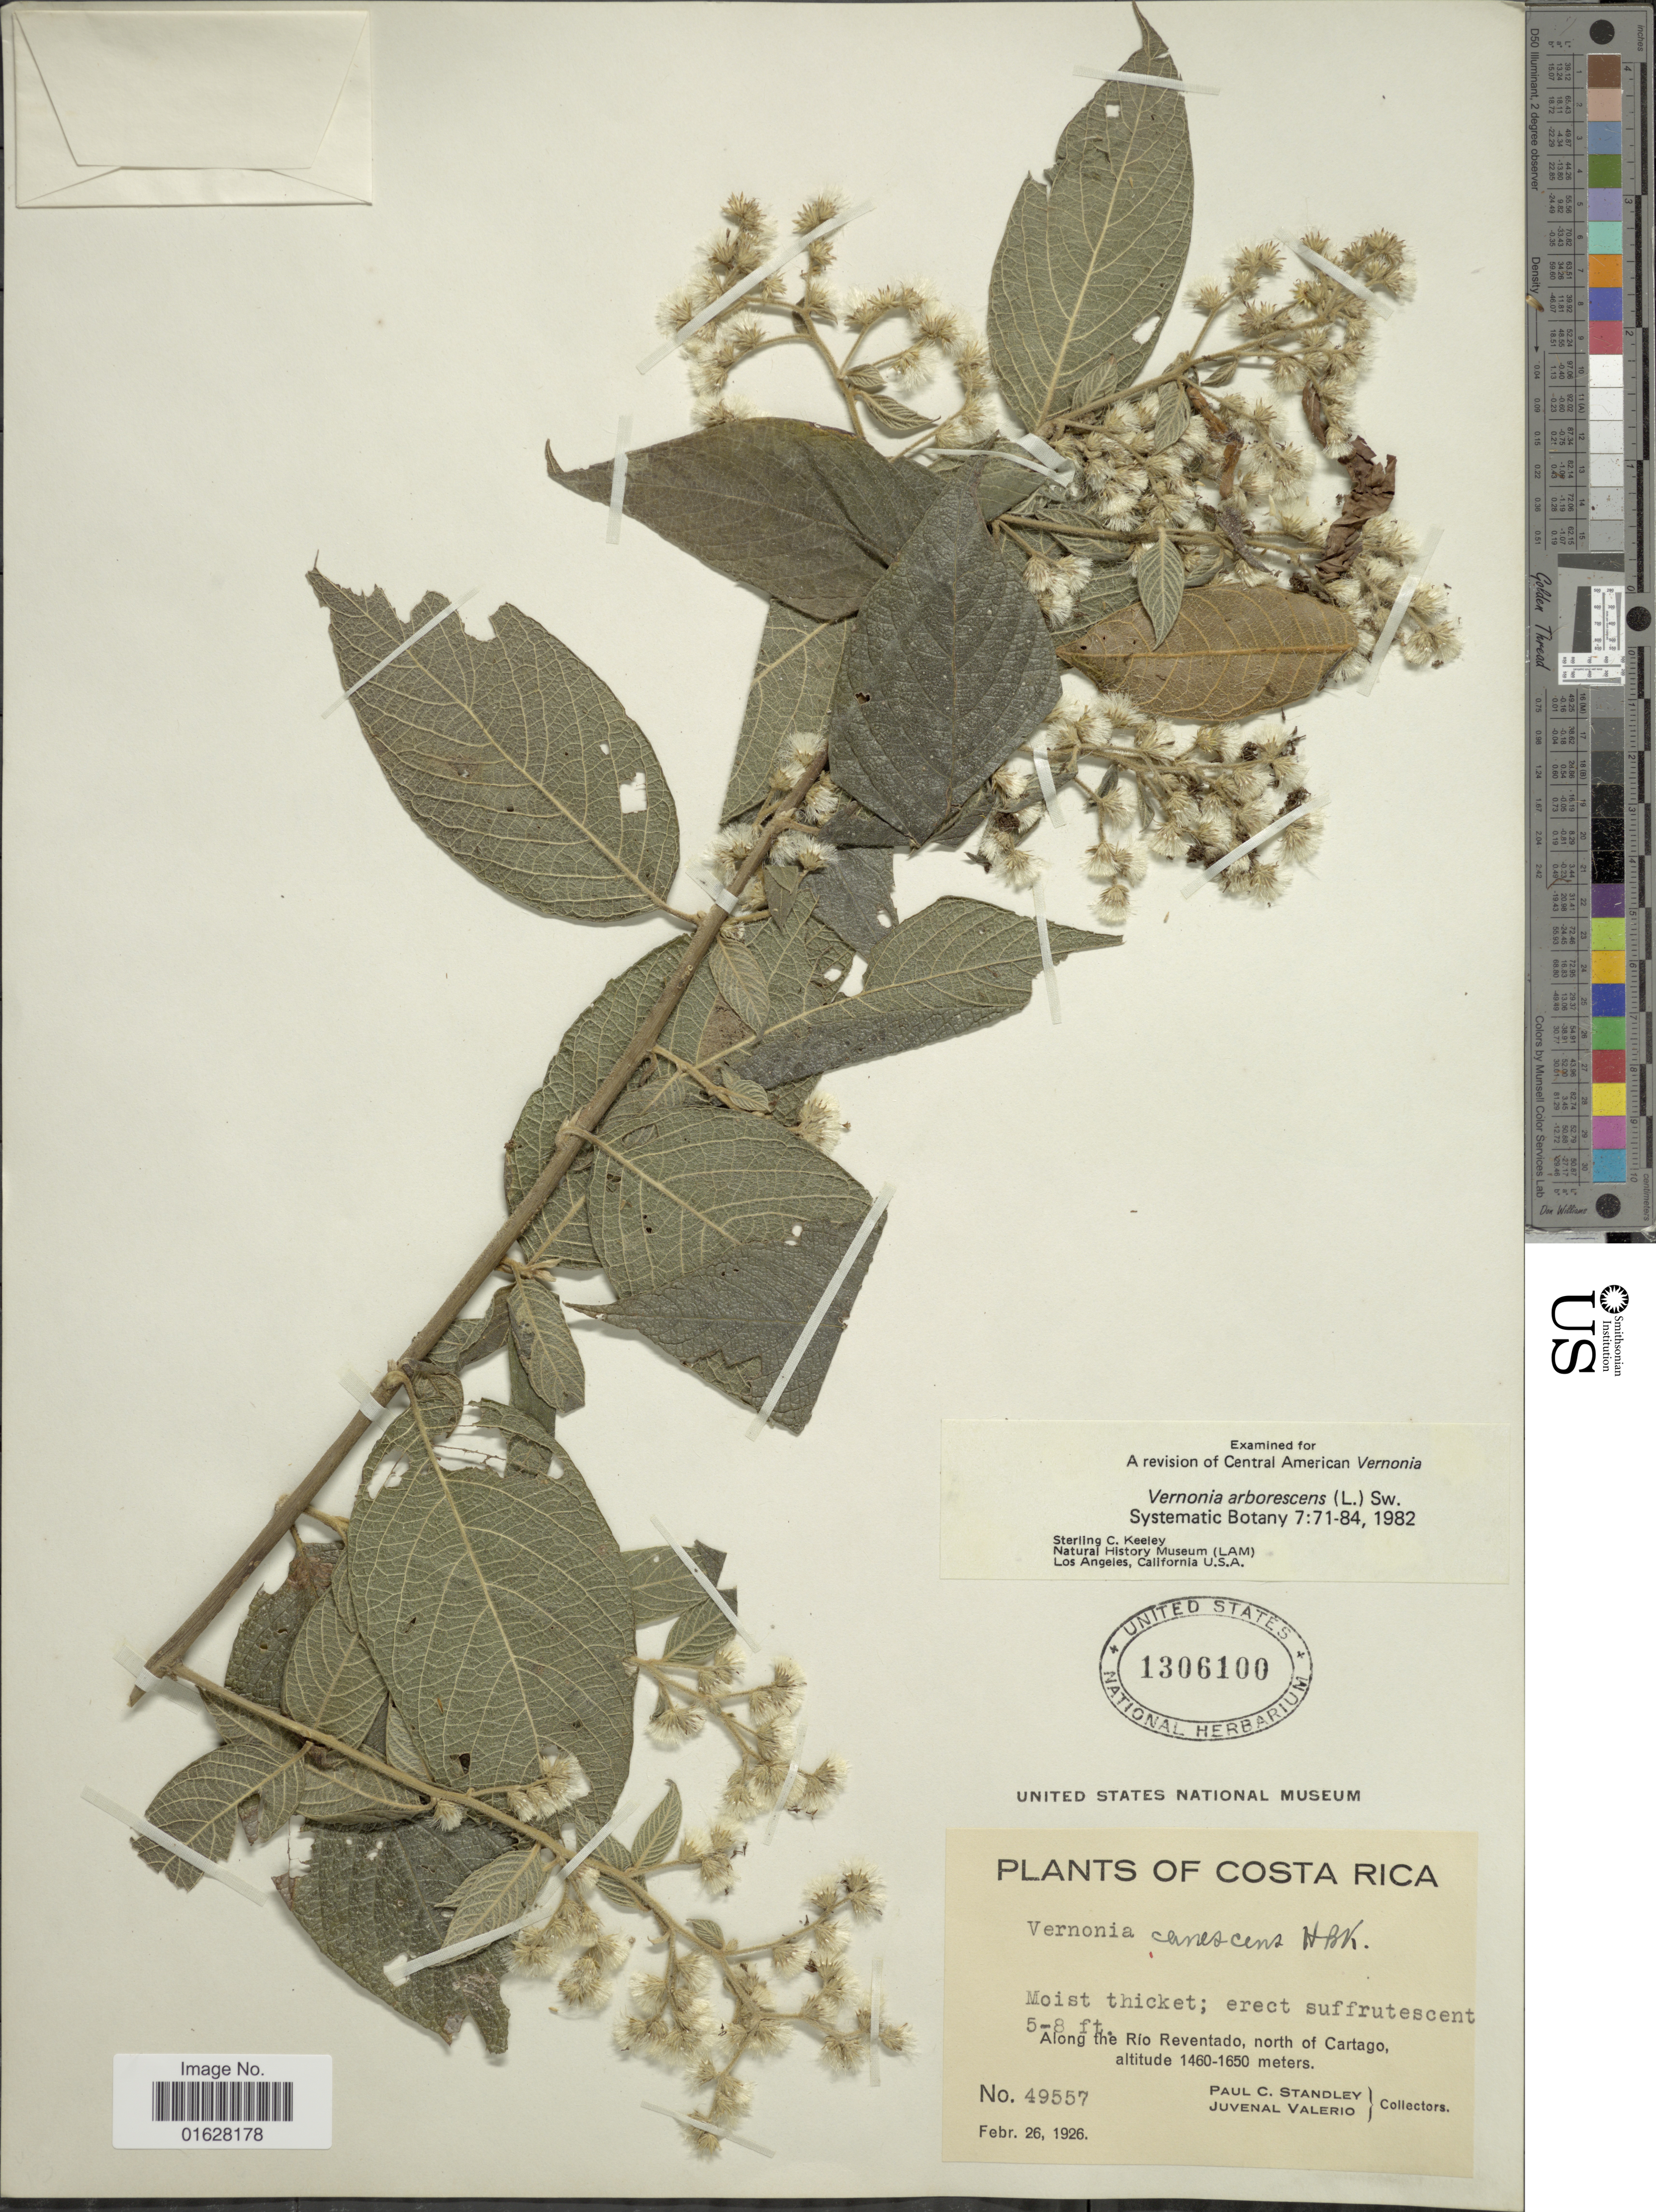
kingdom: Plantae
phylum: Tracheophyta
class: Magnoliopsida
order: Asterales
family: Asteraceae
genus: Lepidaploa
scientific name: Lepidaploa canescens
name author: (Kunth) H. Rob.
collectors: P. C. Standley & J. Valerio R.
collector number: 49557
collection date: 1926-02-26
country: Costa Rica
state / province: Cartago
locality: Along the Rio Reventado, north of Cartago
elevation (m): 1460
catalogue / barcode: US 1306100